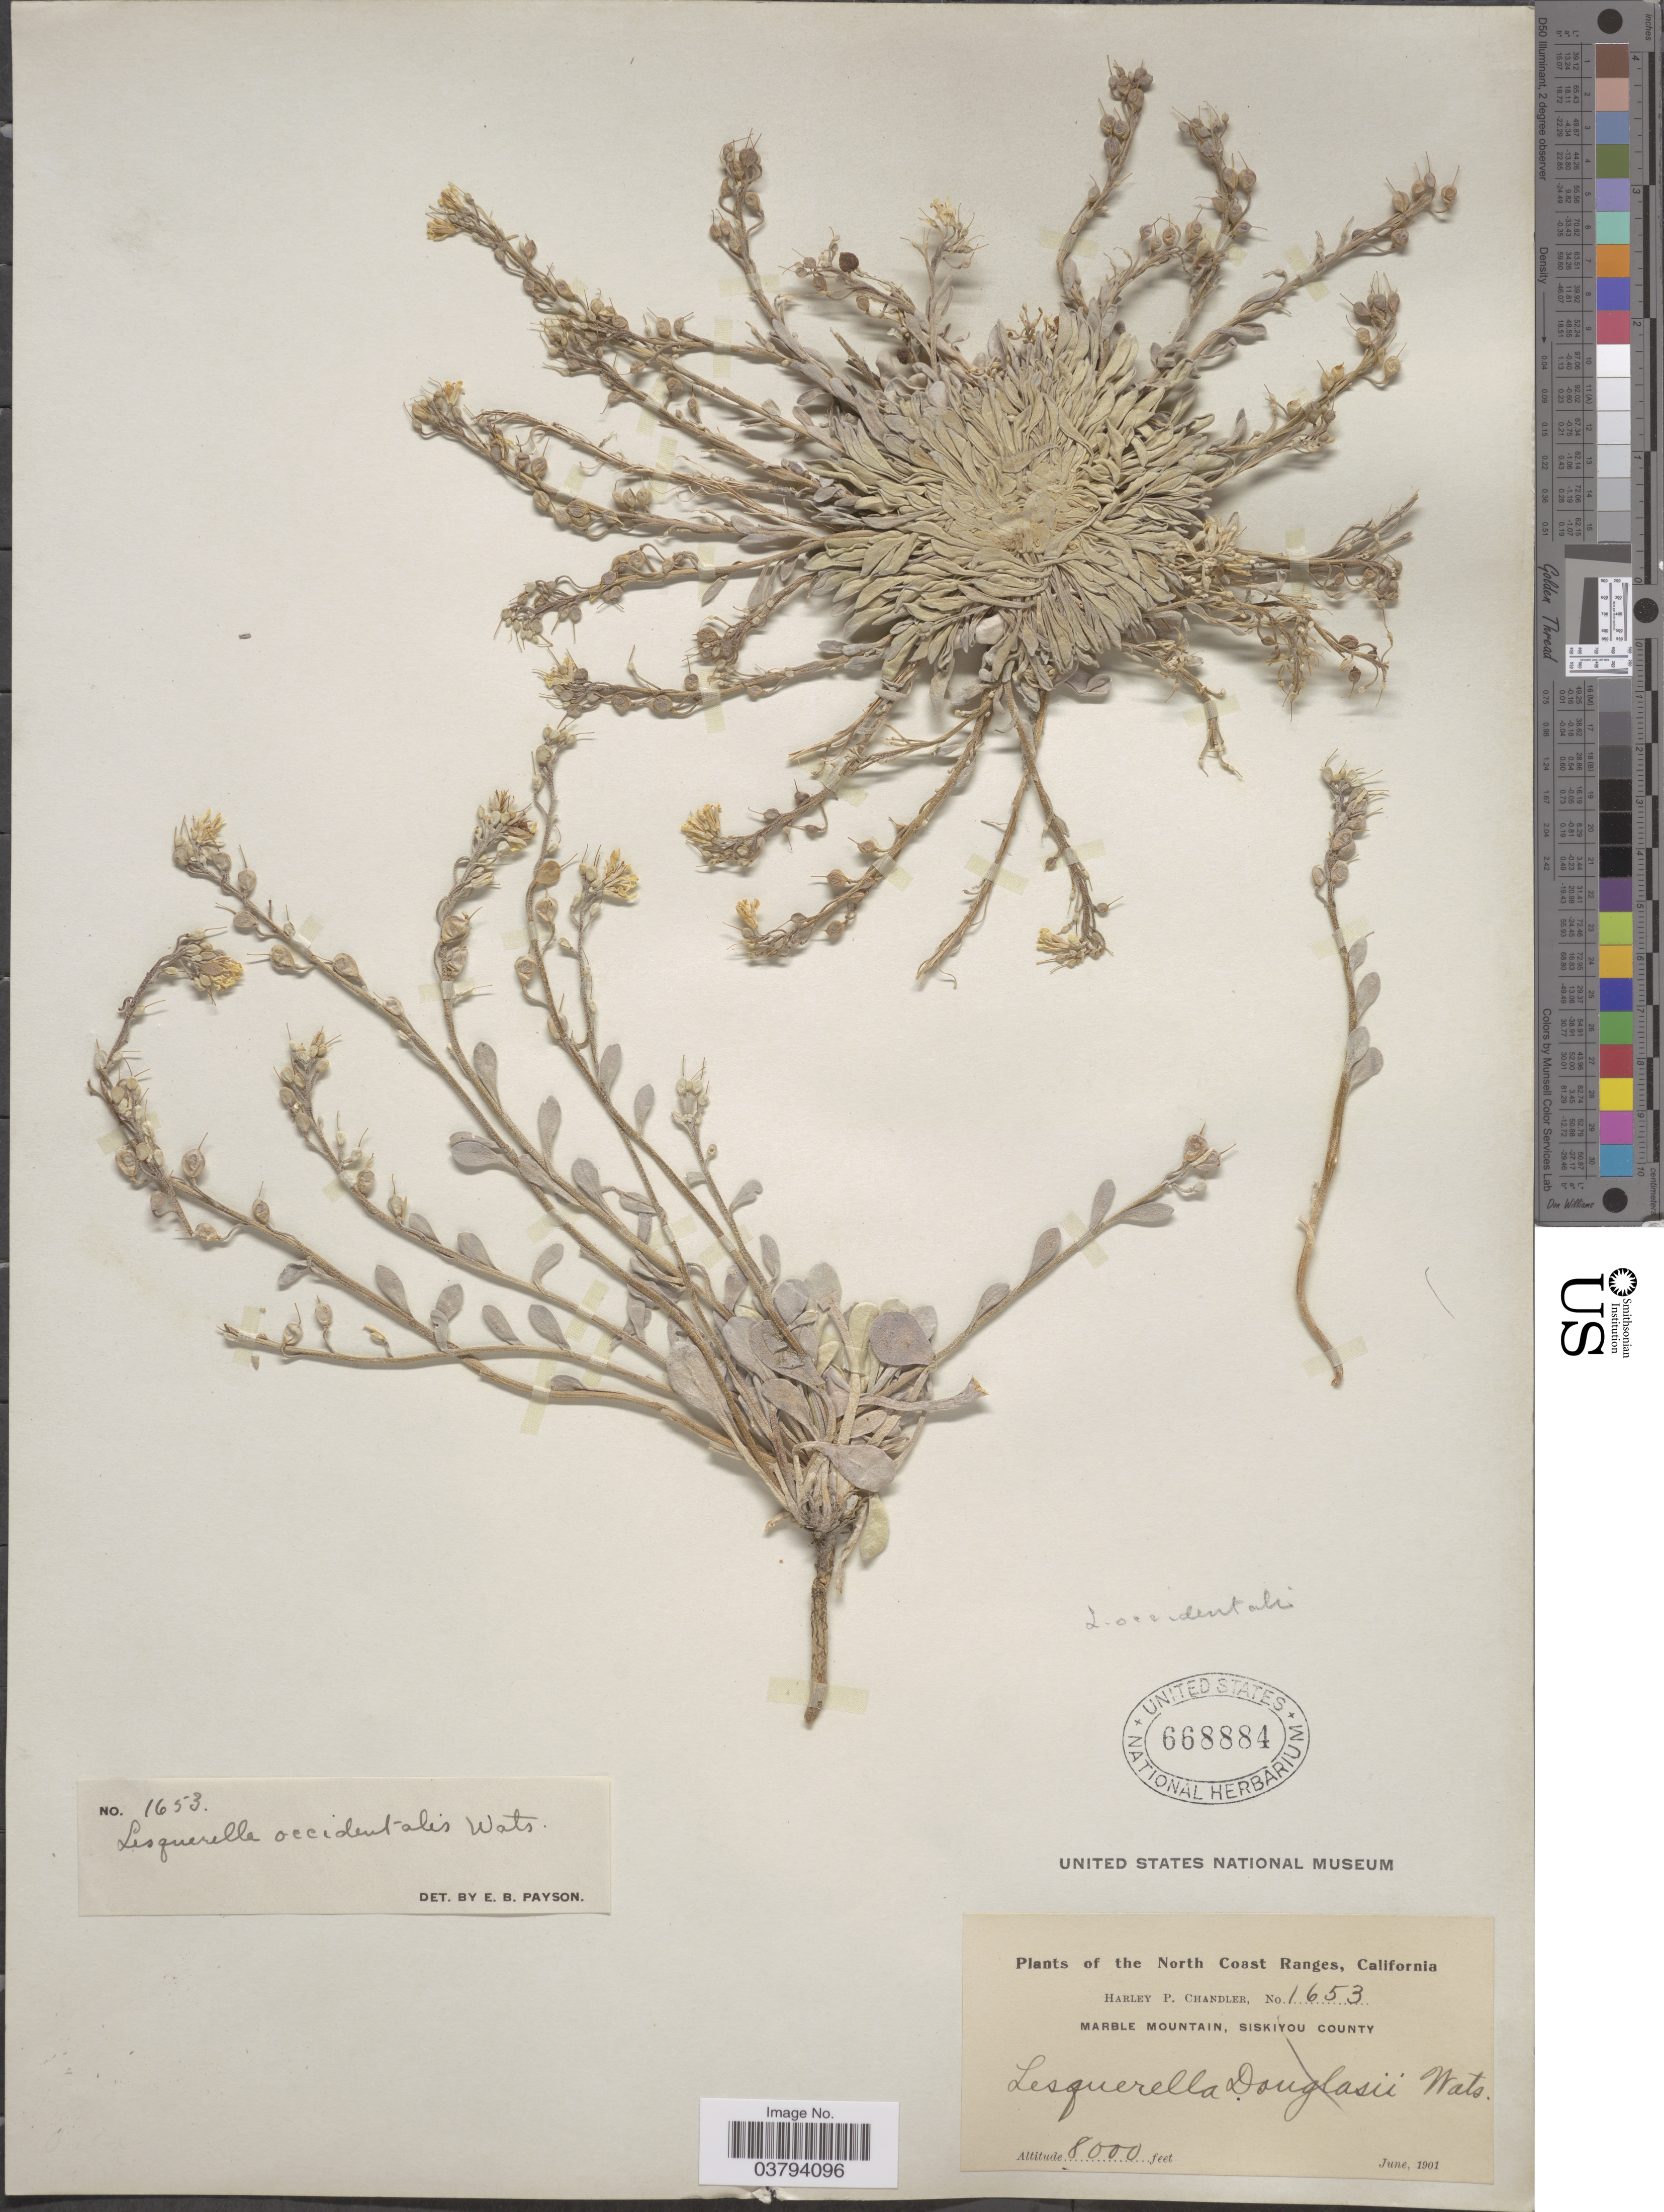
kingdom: Plantae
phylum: Tracheophyta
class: Magnoliopsida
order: Brassicales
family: Brassicaceae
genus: Lesquerella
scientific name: Lesquerella occidentalis var. occidentalis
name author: S. Watson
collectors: H. Chandler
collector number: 1653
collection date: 1901-06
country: United States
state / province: California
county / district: Siskiyou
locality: The North Coast Ranges. Marble Mountain, Siskiyou County.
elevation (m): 2438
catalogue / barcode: US 668884